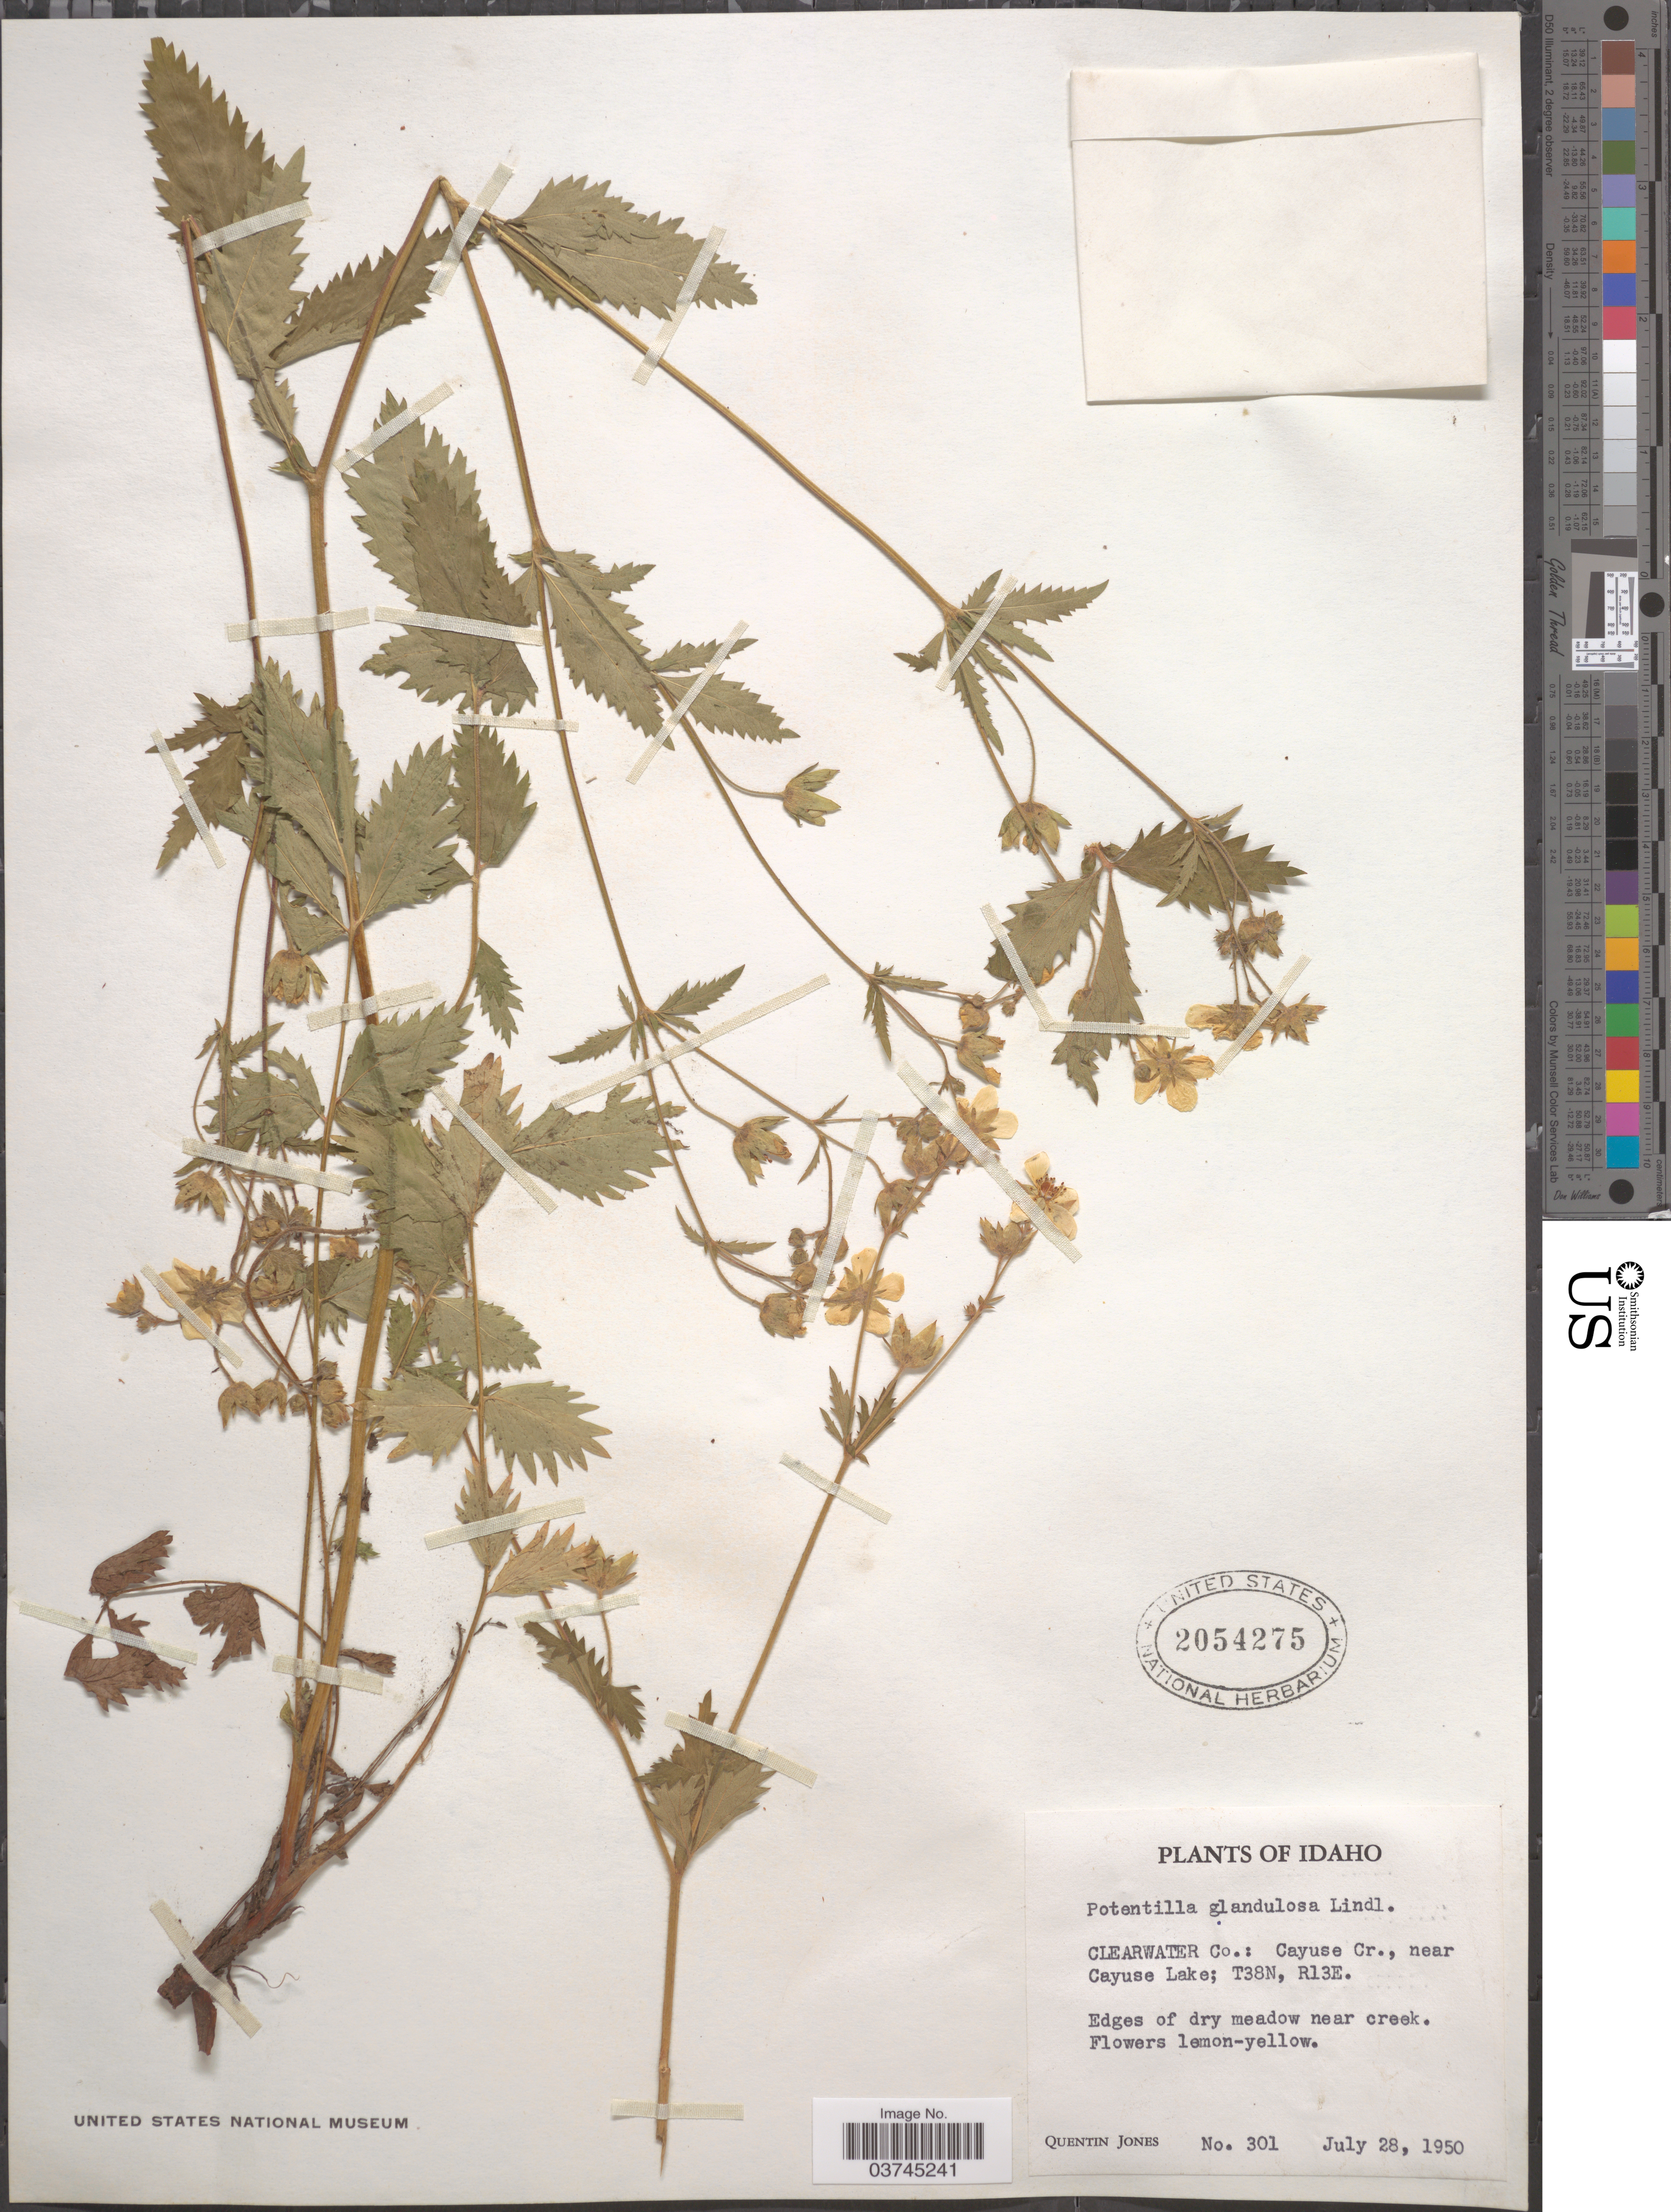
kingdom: Plantae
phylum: Tracheophyta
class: Magnoliopsida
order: Rosales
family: Rosaceae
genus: Drymocallis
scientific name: Drymocallis glandulosa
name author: (Lindl.) Rydb.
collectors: Q. Jones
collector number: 301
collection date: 1950-07-28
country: United States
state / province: Idaho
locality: Clearwater Co.: Cayuse Cr., near Cayuse Lake; T38N, R13E. Edges of dry meadow near creek.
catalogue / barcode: US 2054275